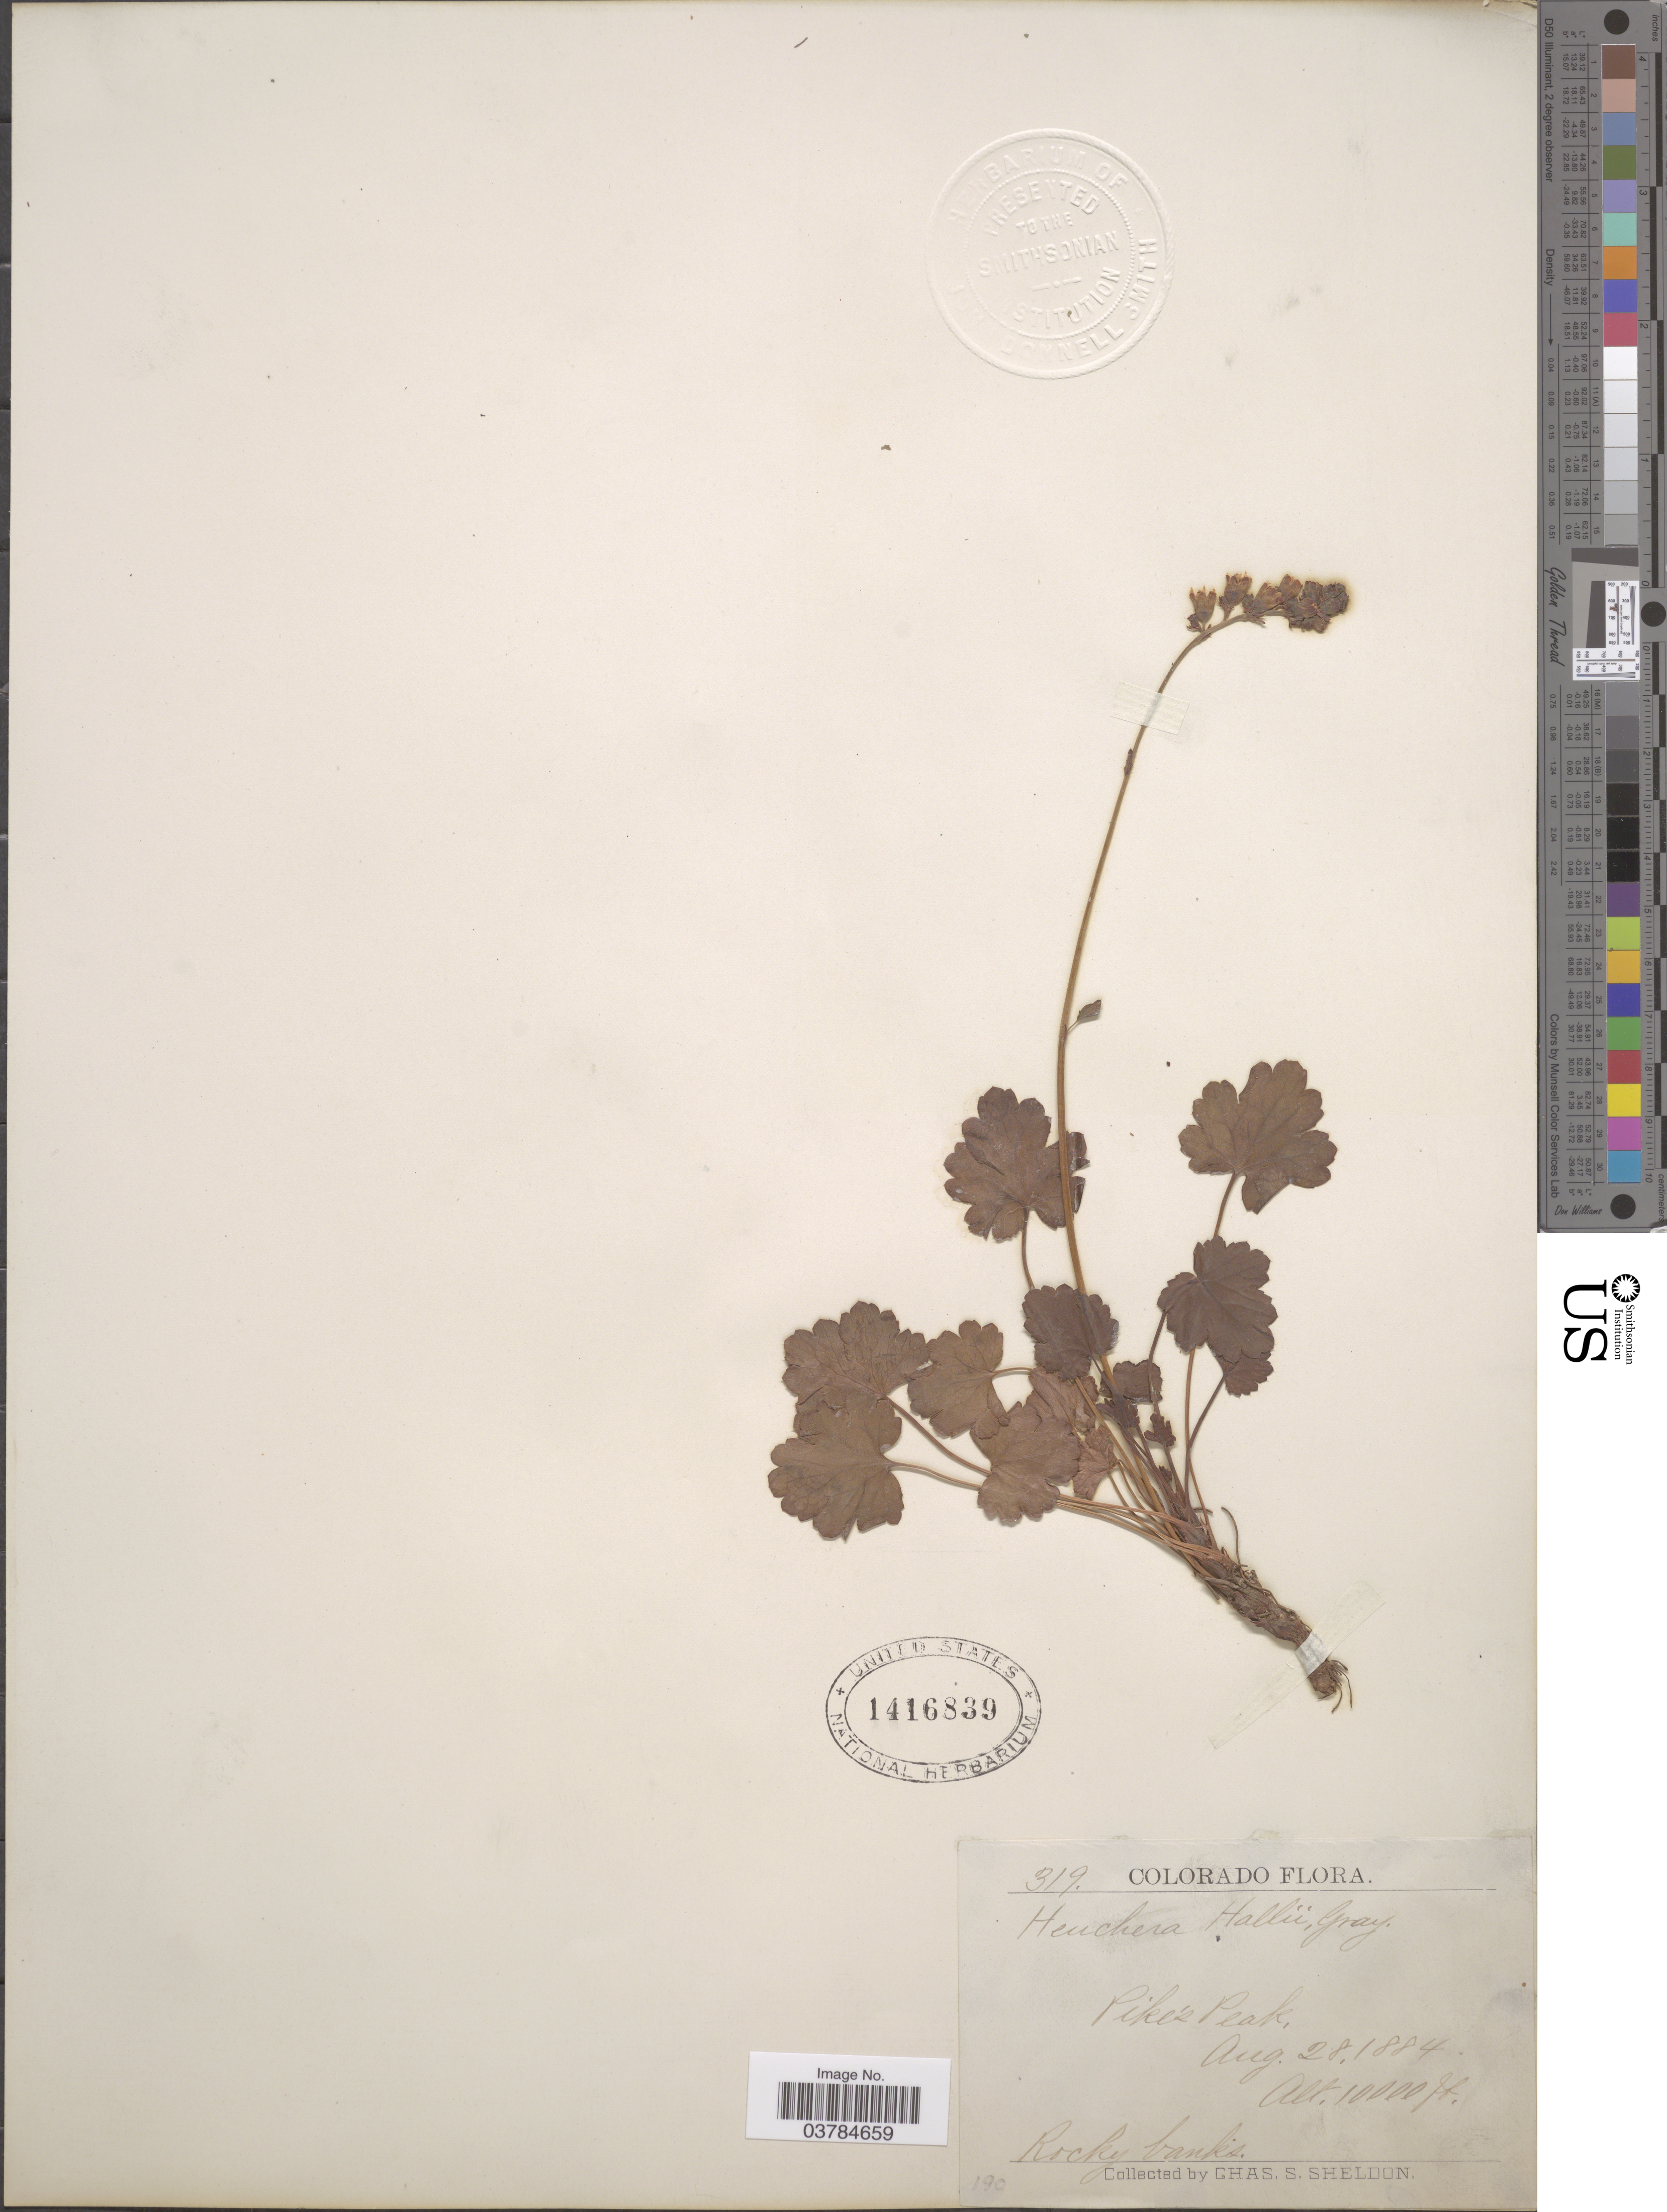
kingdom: Plantae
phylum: Tracheophyta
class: Magnoliopsida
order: Saxifragales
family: Saxifragaceae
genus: Heuchera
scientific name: Heuchera hallii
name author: A. Gray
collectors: C. S. Sheldon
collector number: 319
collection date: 1884-08-28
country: United States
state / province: Colorado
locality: Pike's Peak. Rocky banks.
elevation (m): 3048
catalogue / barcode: US 1416839